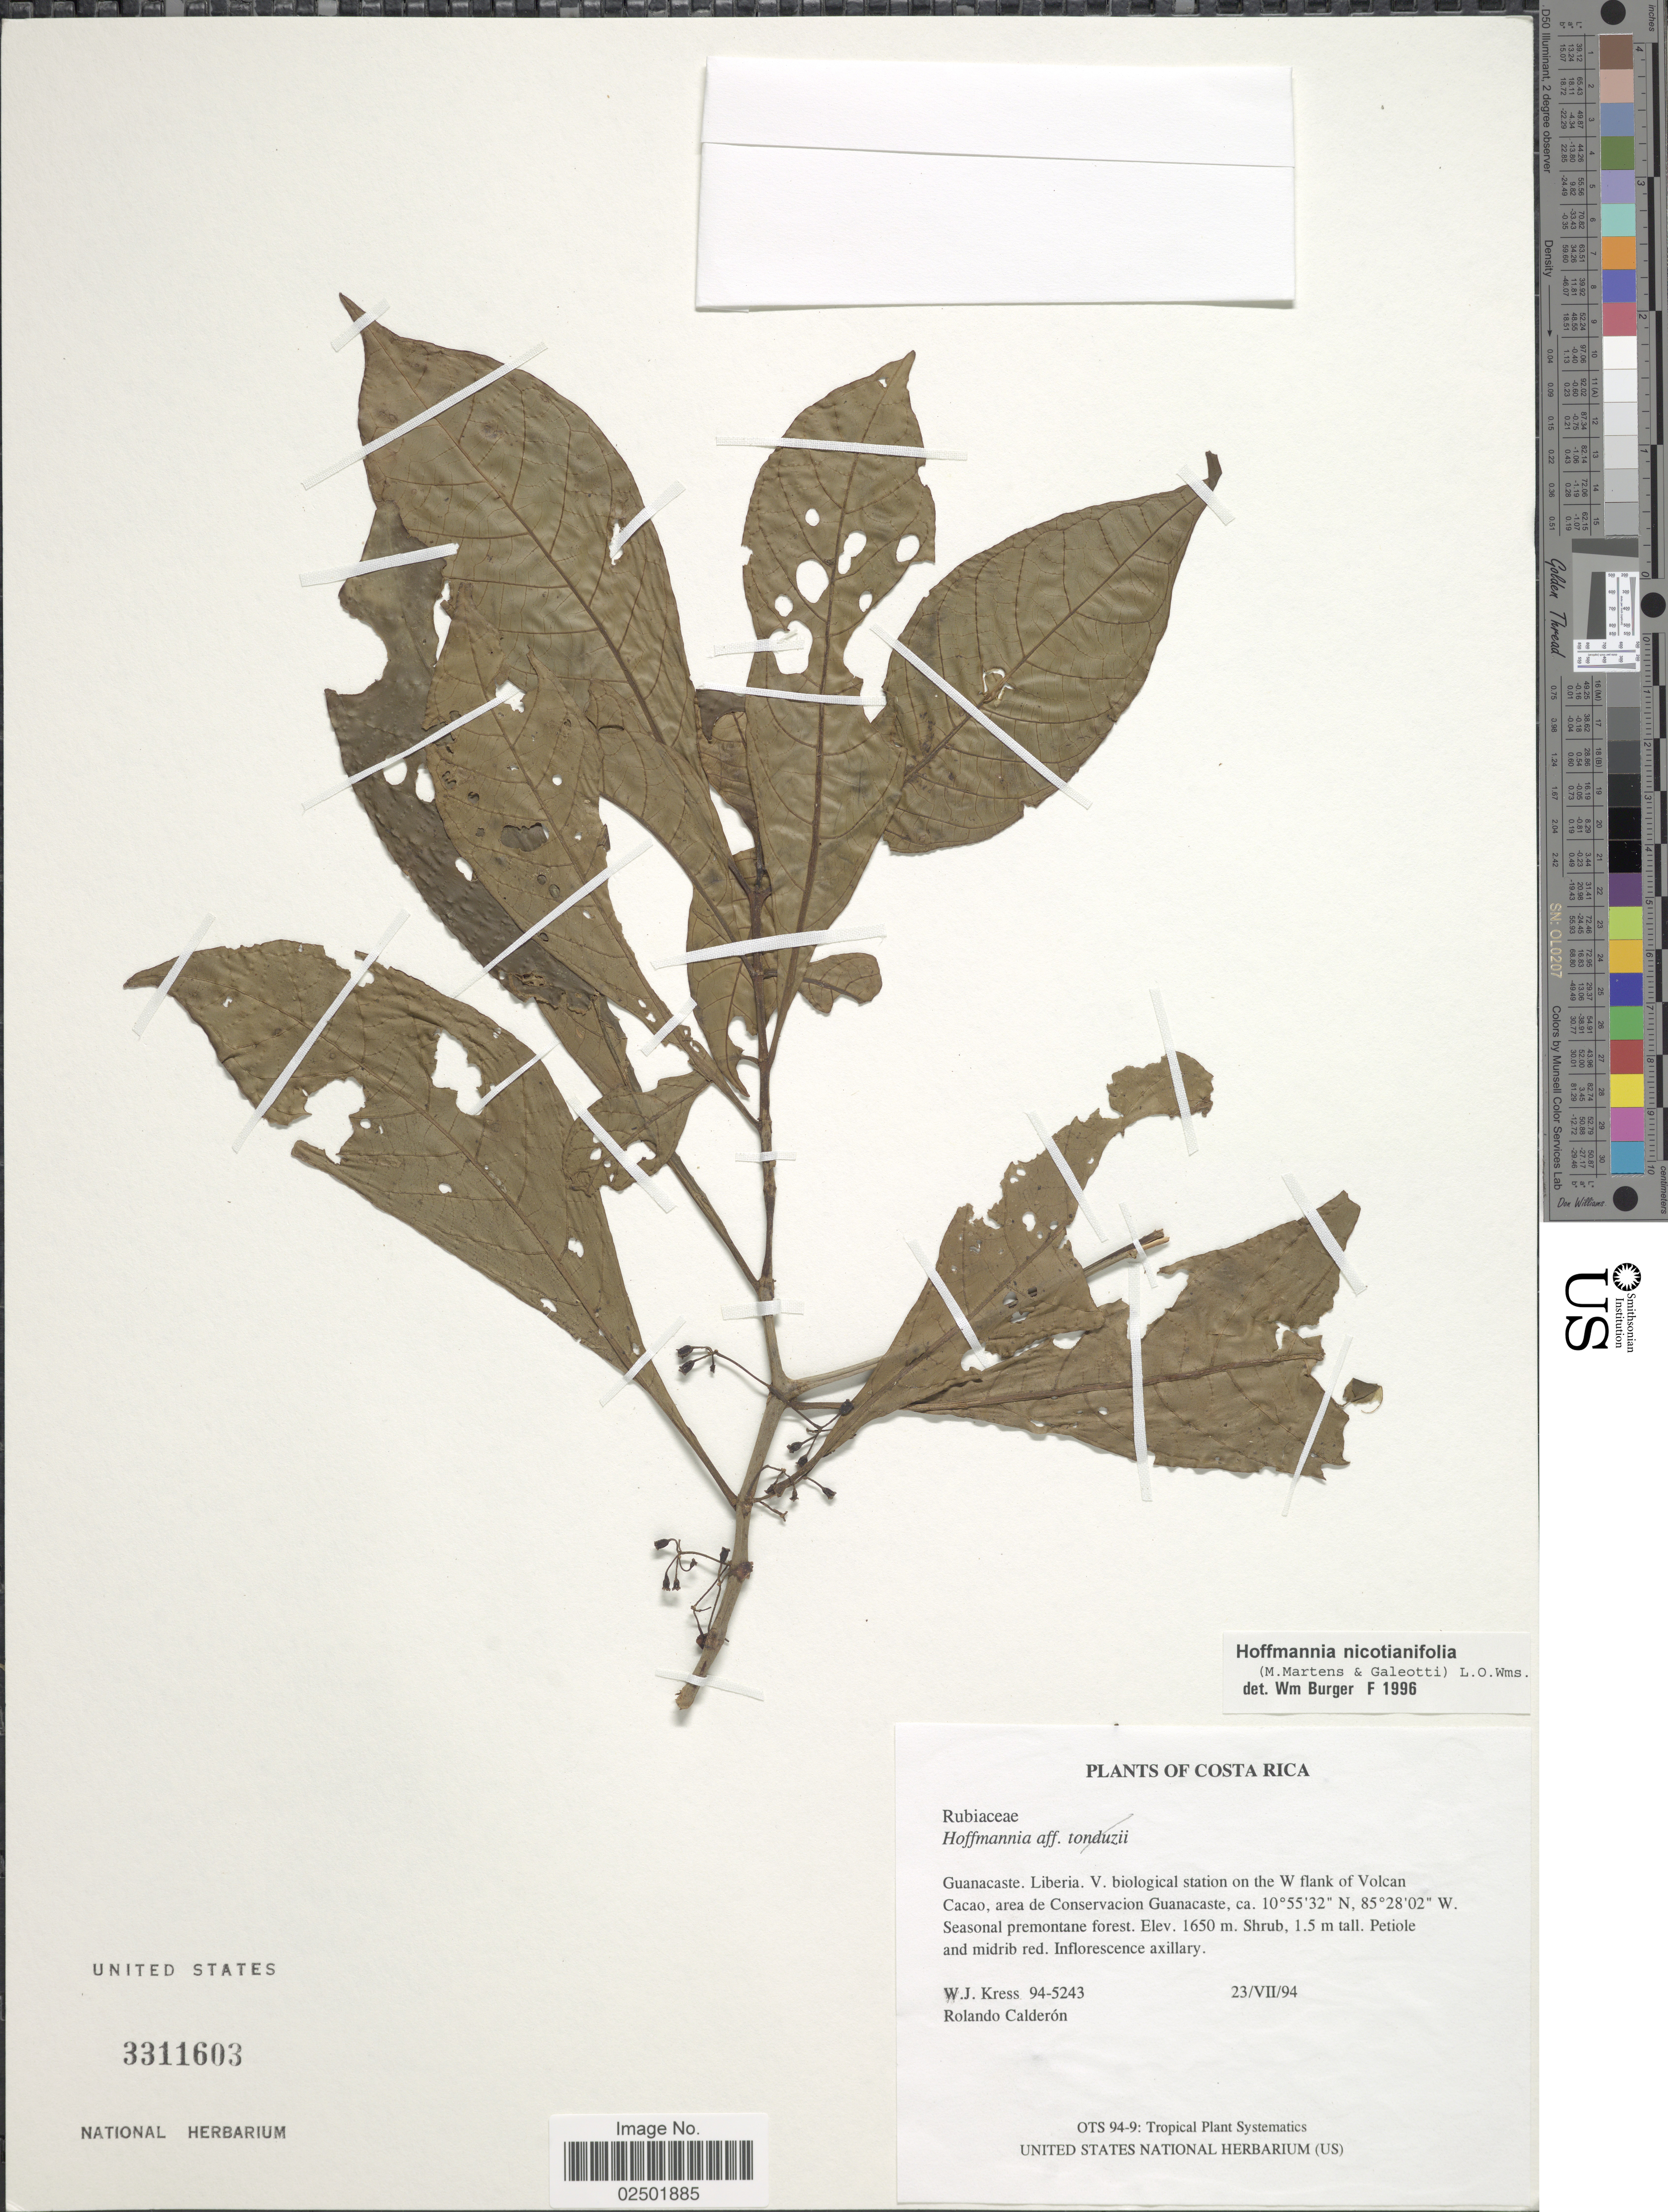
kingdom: Plantae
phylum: Tracheophyta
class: Magnoliopsida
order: Gentianales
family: Rubiaceae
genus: Hoffmannia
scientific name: Hoffmannia nicotianifolia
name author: (M. Martens & Galeoti) L.O. Williams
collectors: W. J. Kress & R. Calderon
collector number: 94-5243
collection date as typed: Transcribed d/m/y: 23/7/94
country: Costa Rica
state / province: Guanacaste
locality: Liberia. V. biological station on the W flank of Volcan Cacao, area de Conservacion Guanacaste. Seasonal premontane forest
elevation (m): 1650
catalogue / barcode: US 3311603